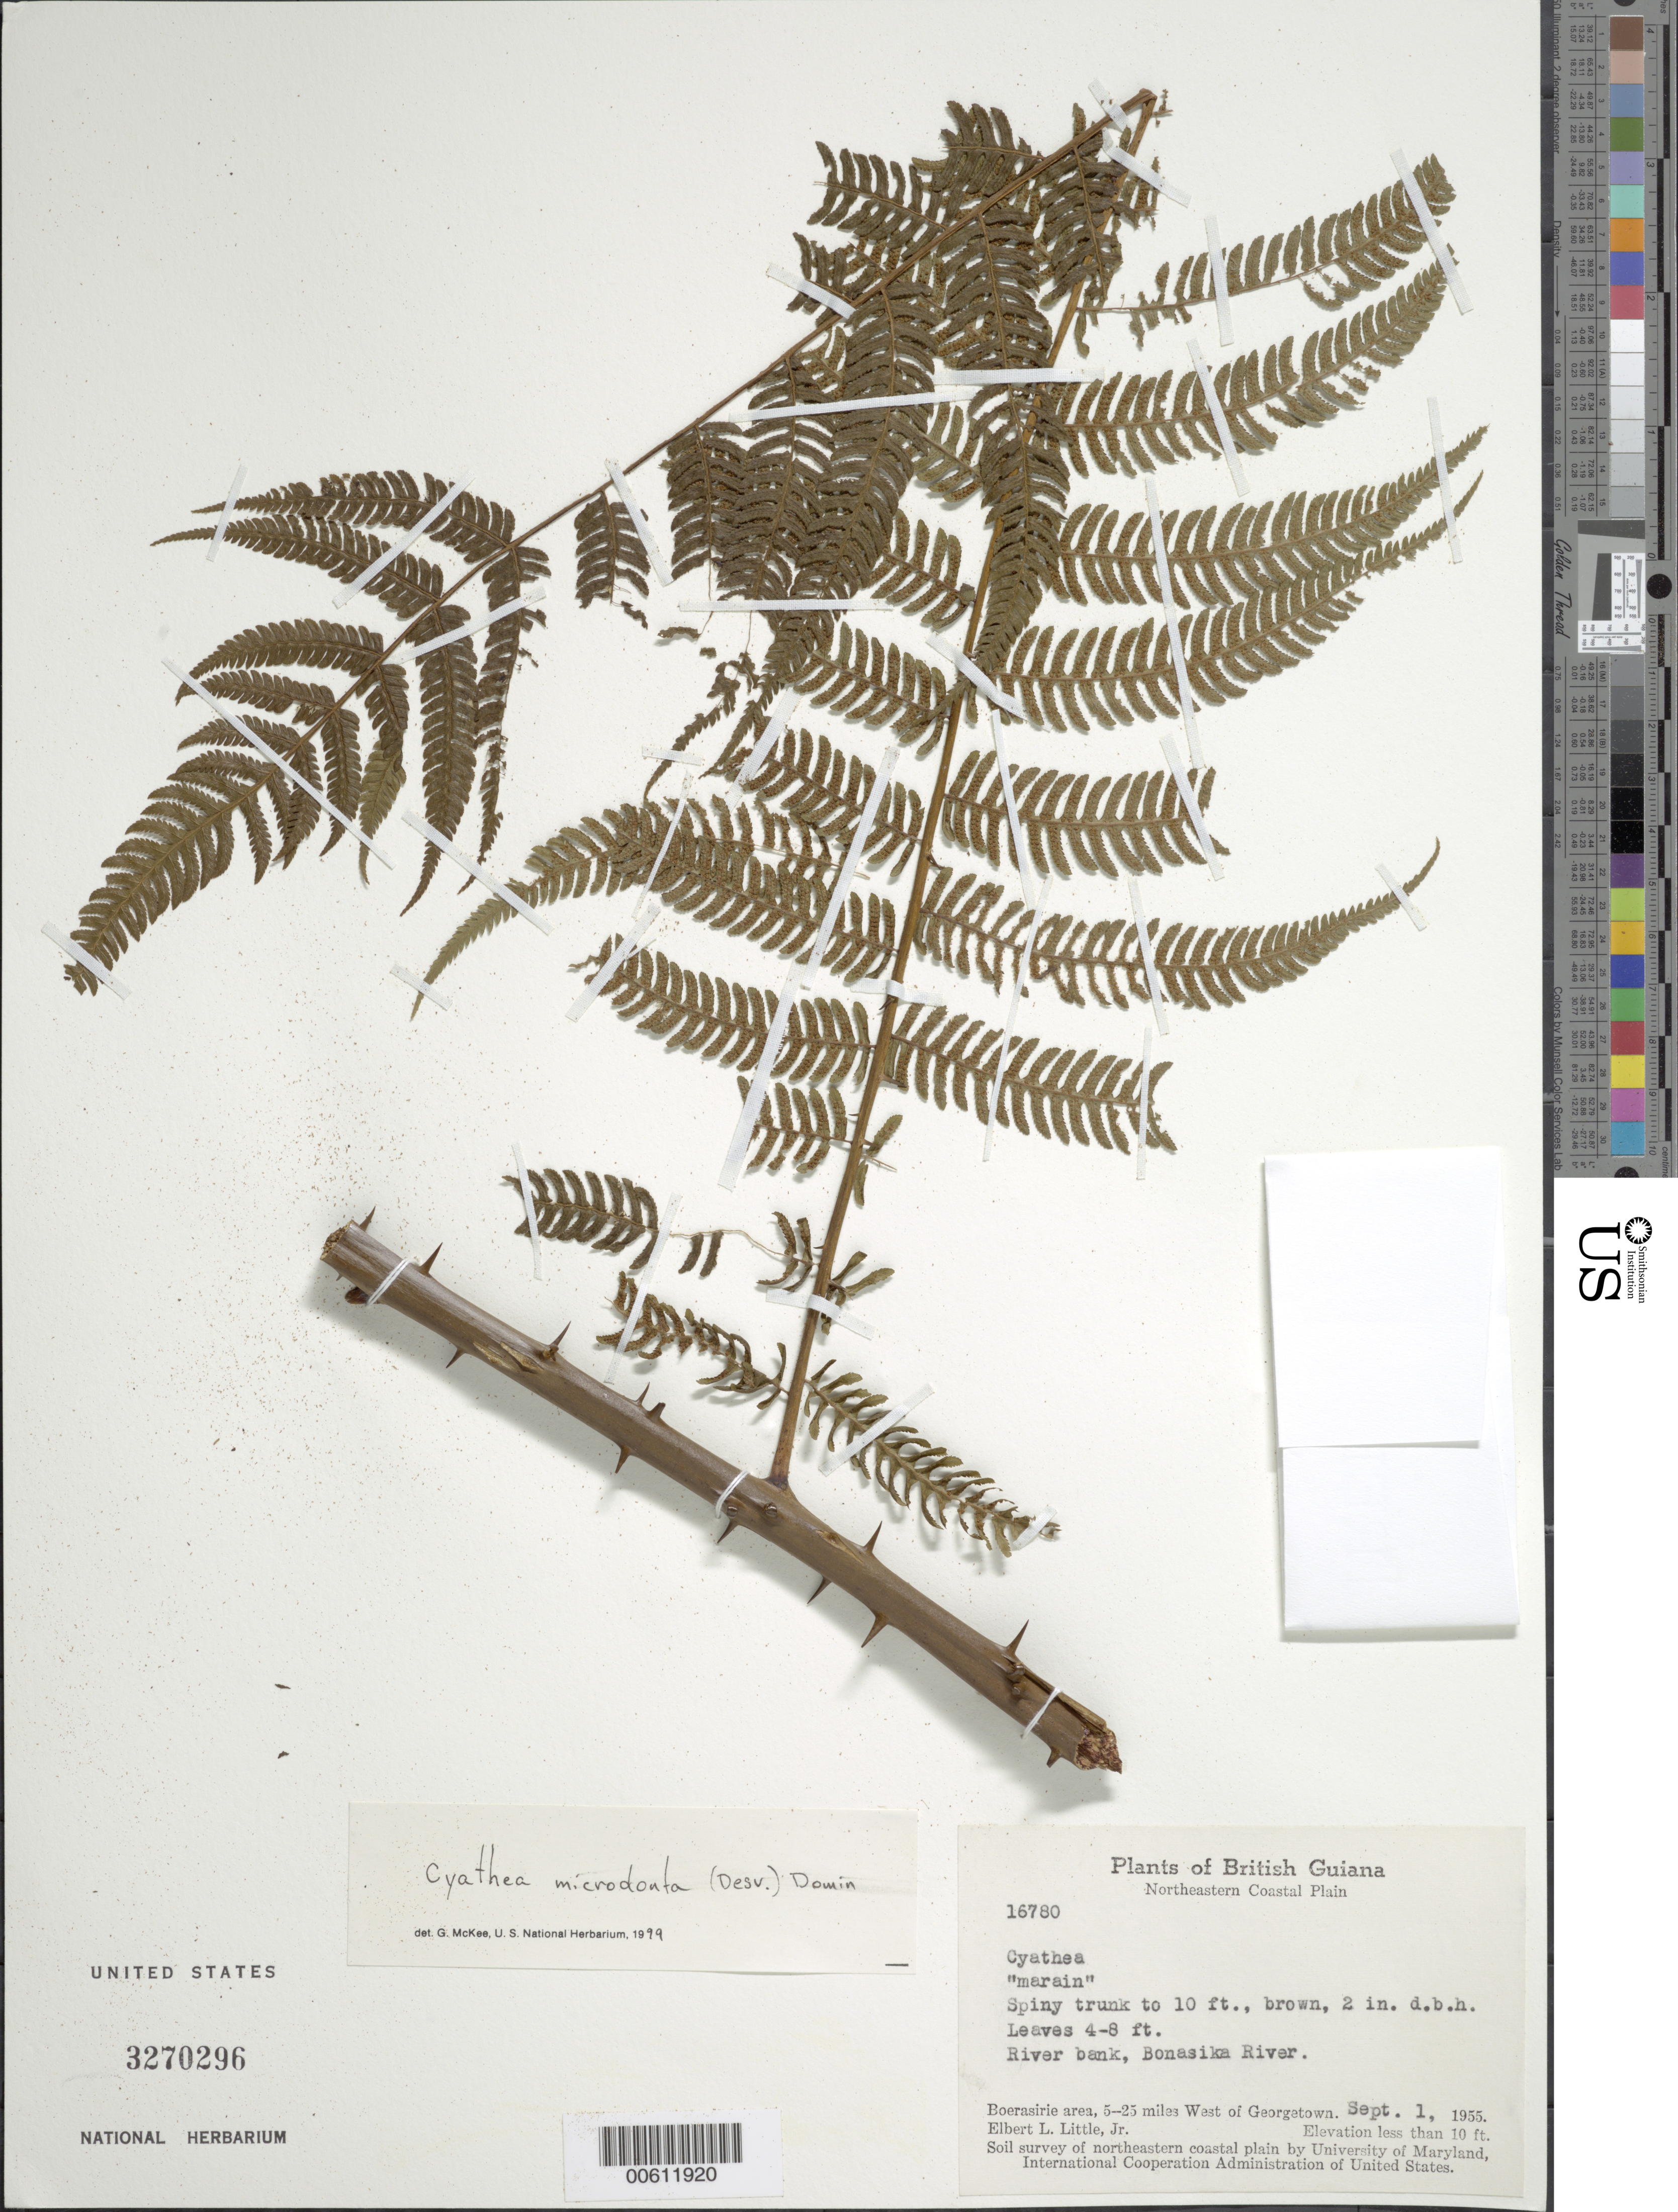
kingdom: Plantae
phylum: Tracheophyta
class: Polypodiopsida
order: Cyatheales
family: Cyatheaceae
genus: Cyathea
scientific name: Cyathea microdonta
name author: (Desv.) Domin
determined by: McKee, G. S., (US), NMNH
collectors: E. L. Little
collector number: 16780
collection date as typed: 1-Sep-55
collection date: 1955-09-01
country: Guyana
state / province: Essequibo Isl-W. Demerara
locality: Boerasirie area, Bonasika R., 5-25 mi. W of Georgetown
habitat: River bank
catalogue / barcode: US 3270296